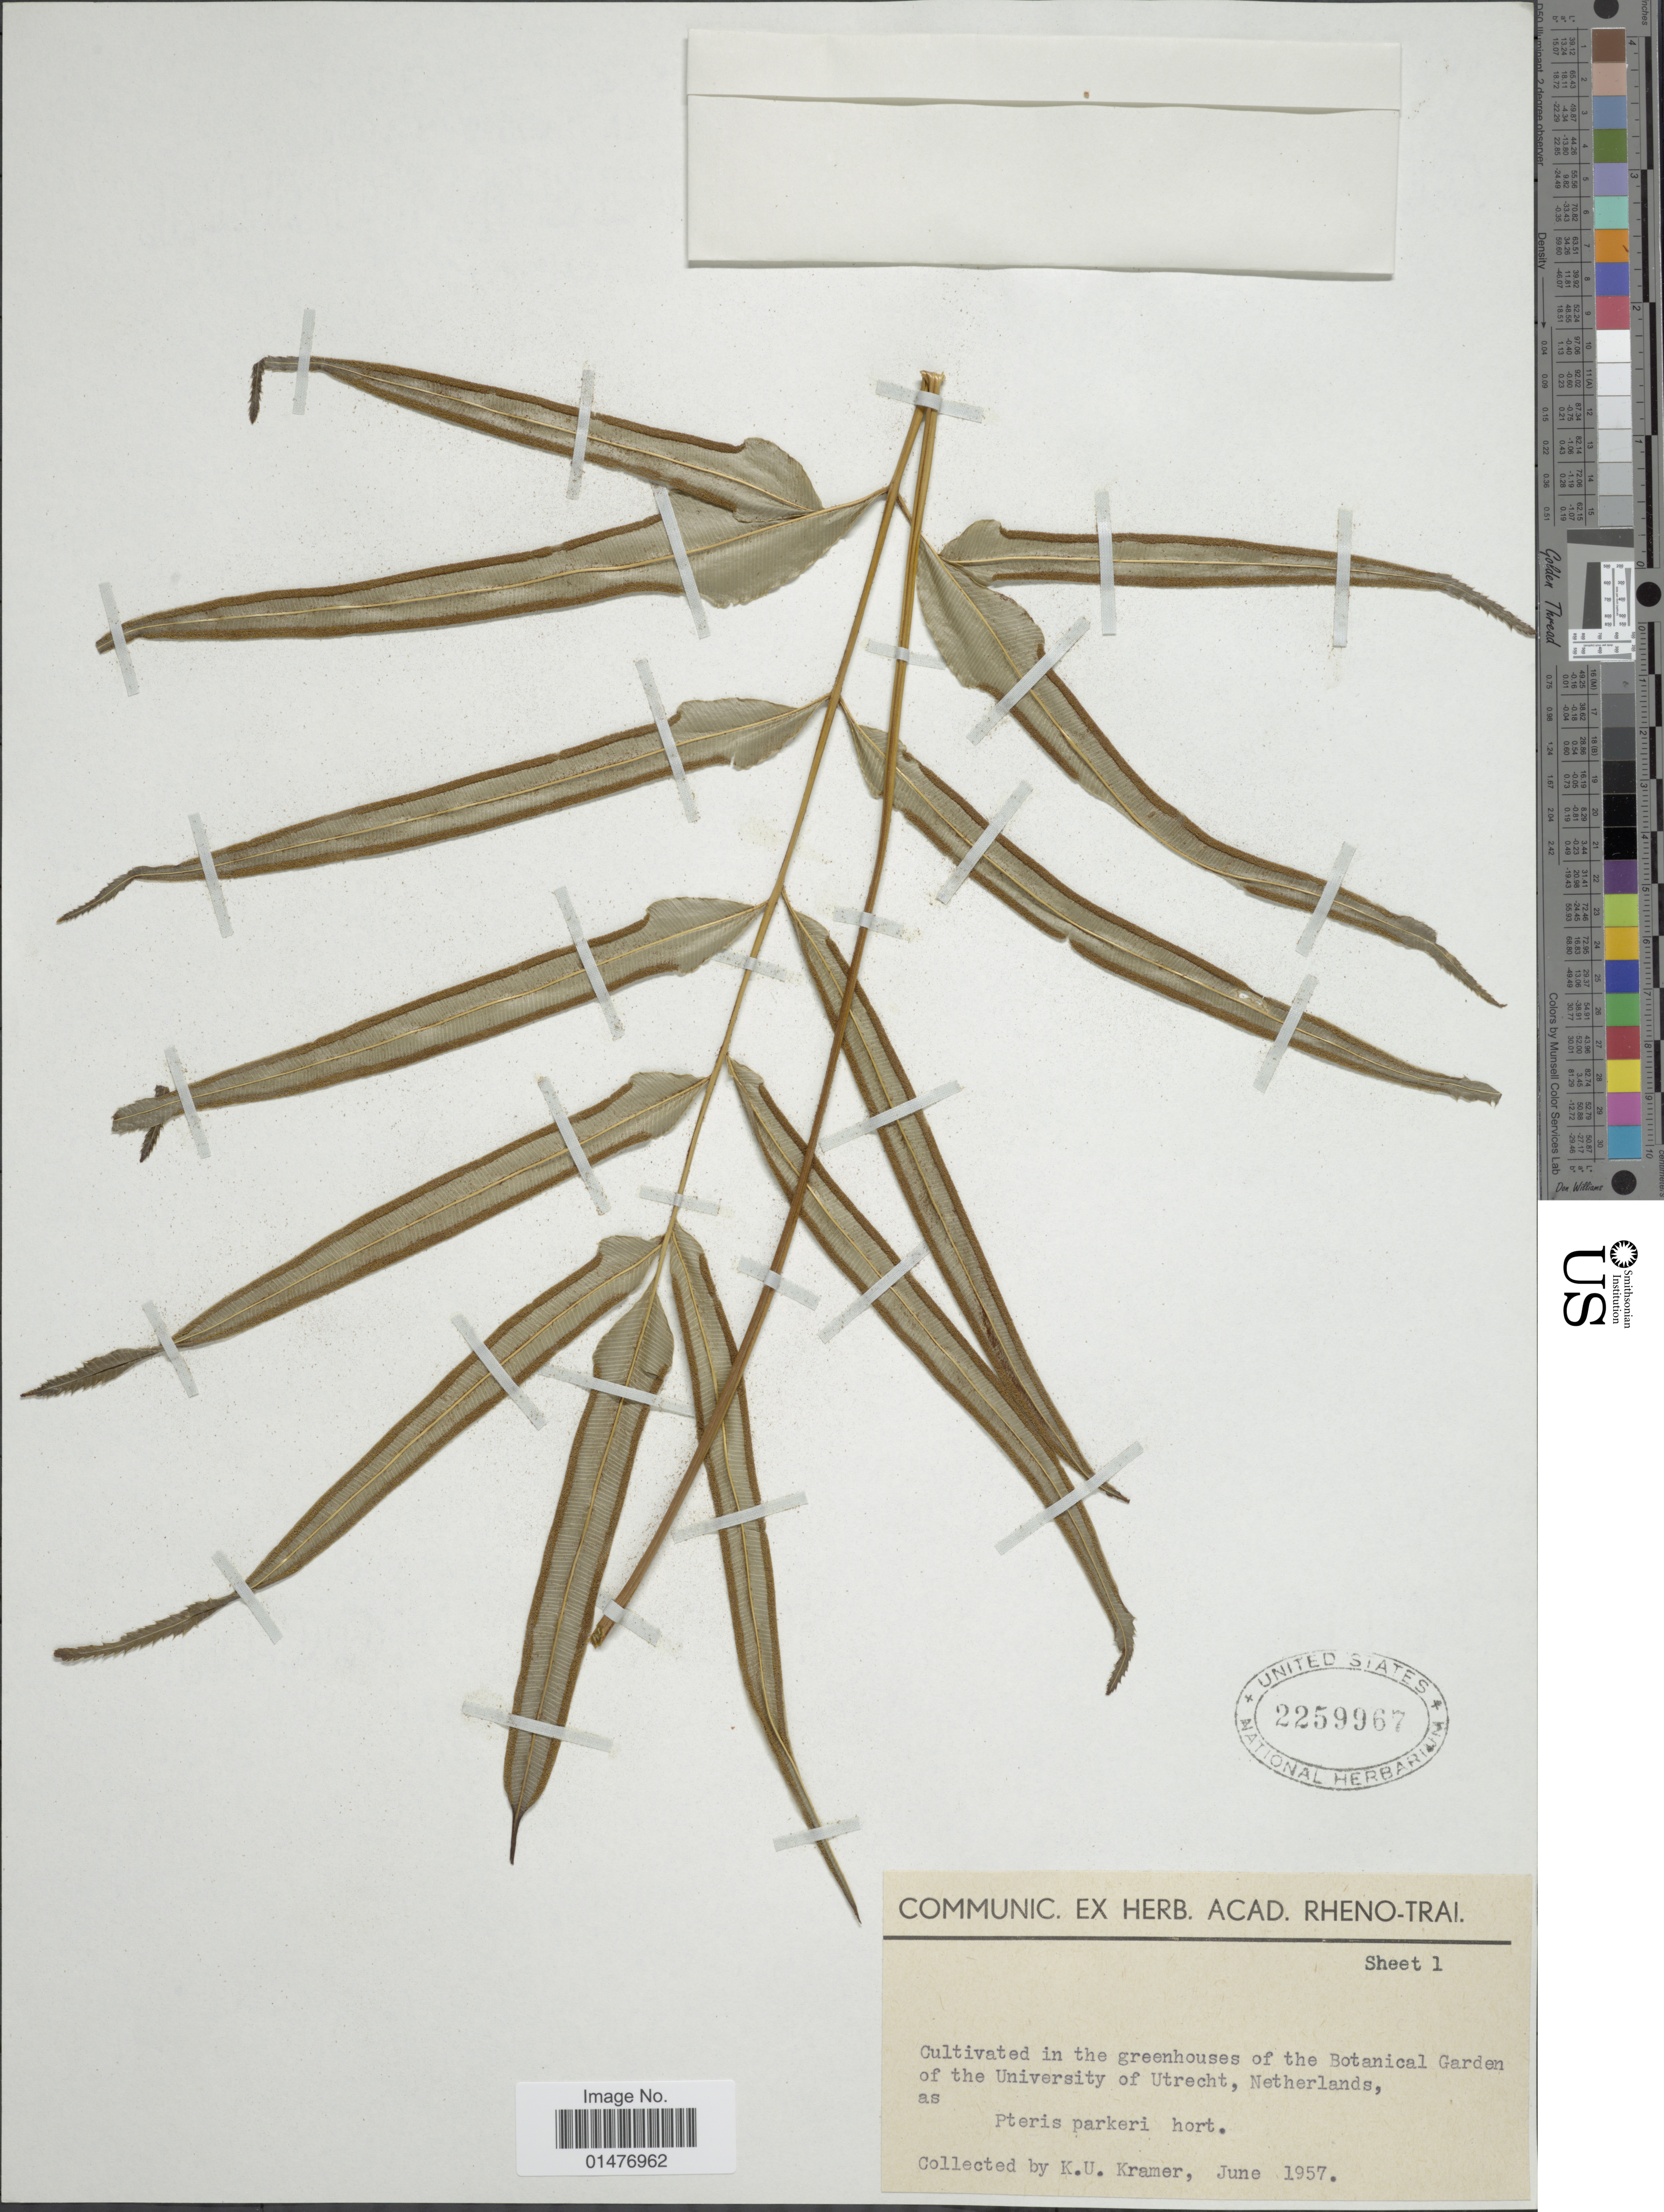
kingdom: Plantae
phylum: Tracheophyta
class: Polypodiopsida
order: Polypodiales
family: Pteridaceae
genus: Pteris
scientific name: Pteris cretica var. cretica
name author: L.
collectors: K. U. Kramer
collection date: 1957-06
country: Netherlands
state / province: Utrecht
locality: Cultivated in the greenhouse of the Botanical Garden of the University of Utrecht, Netherlands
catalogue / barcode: US 2259967